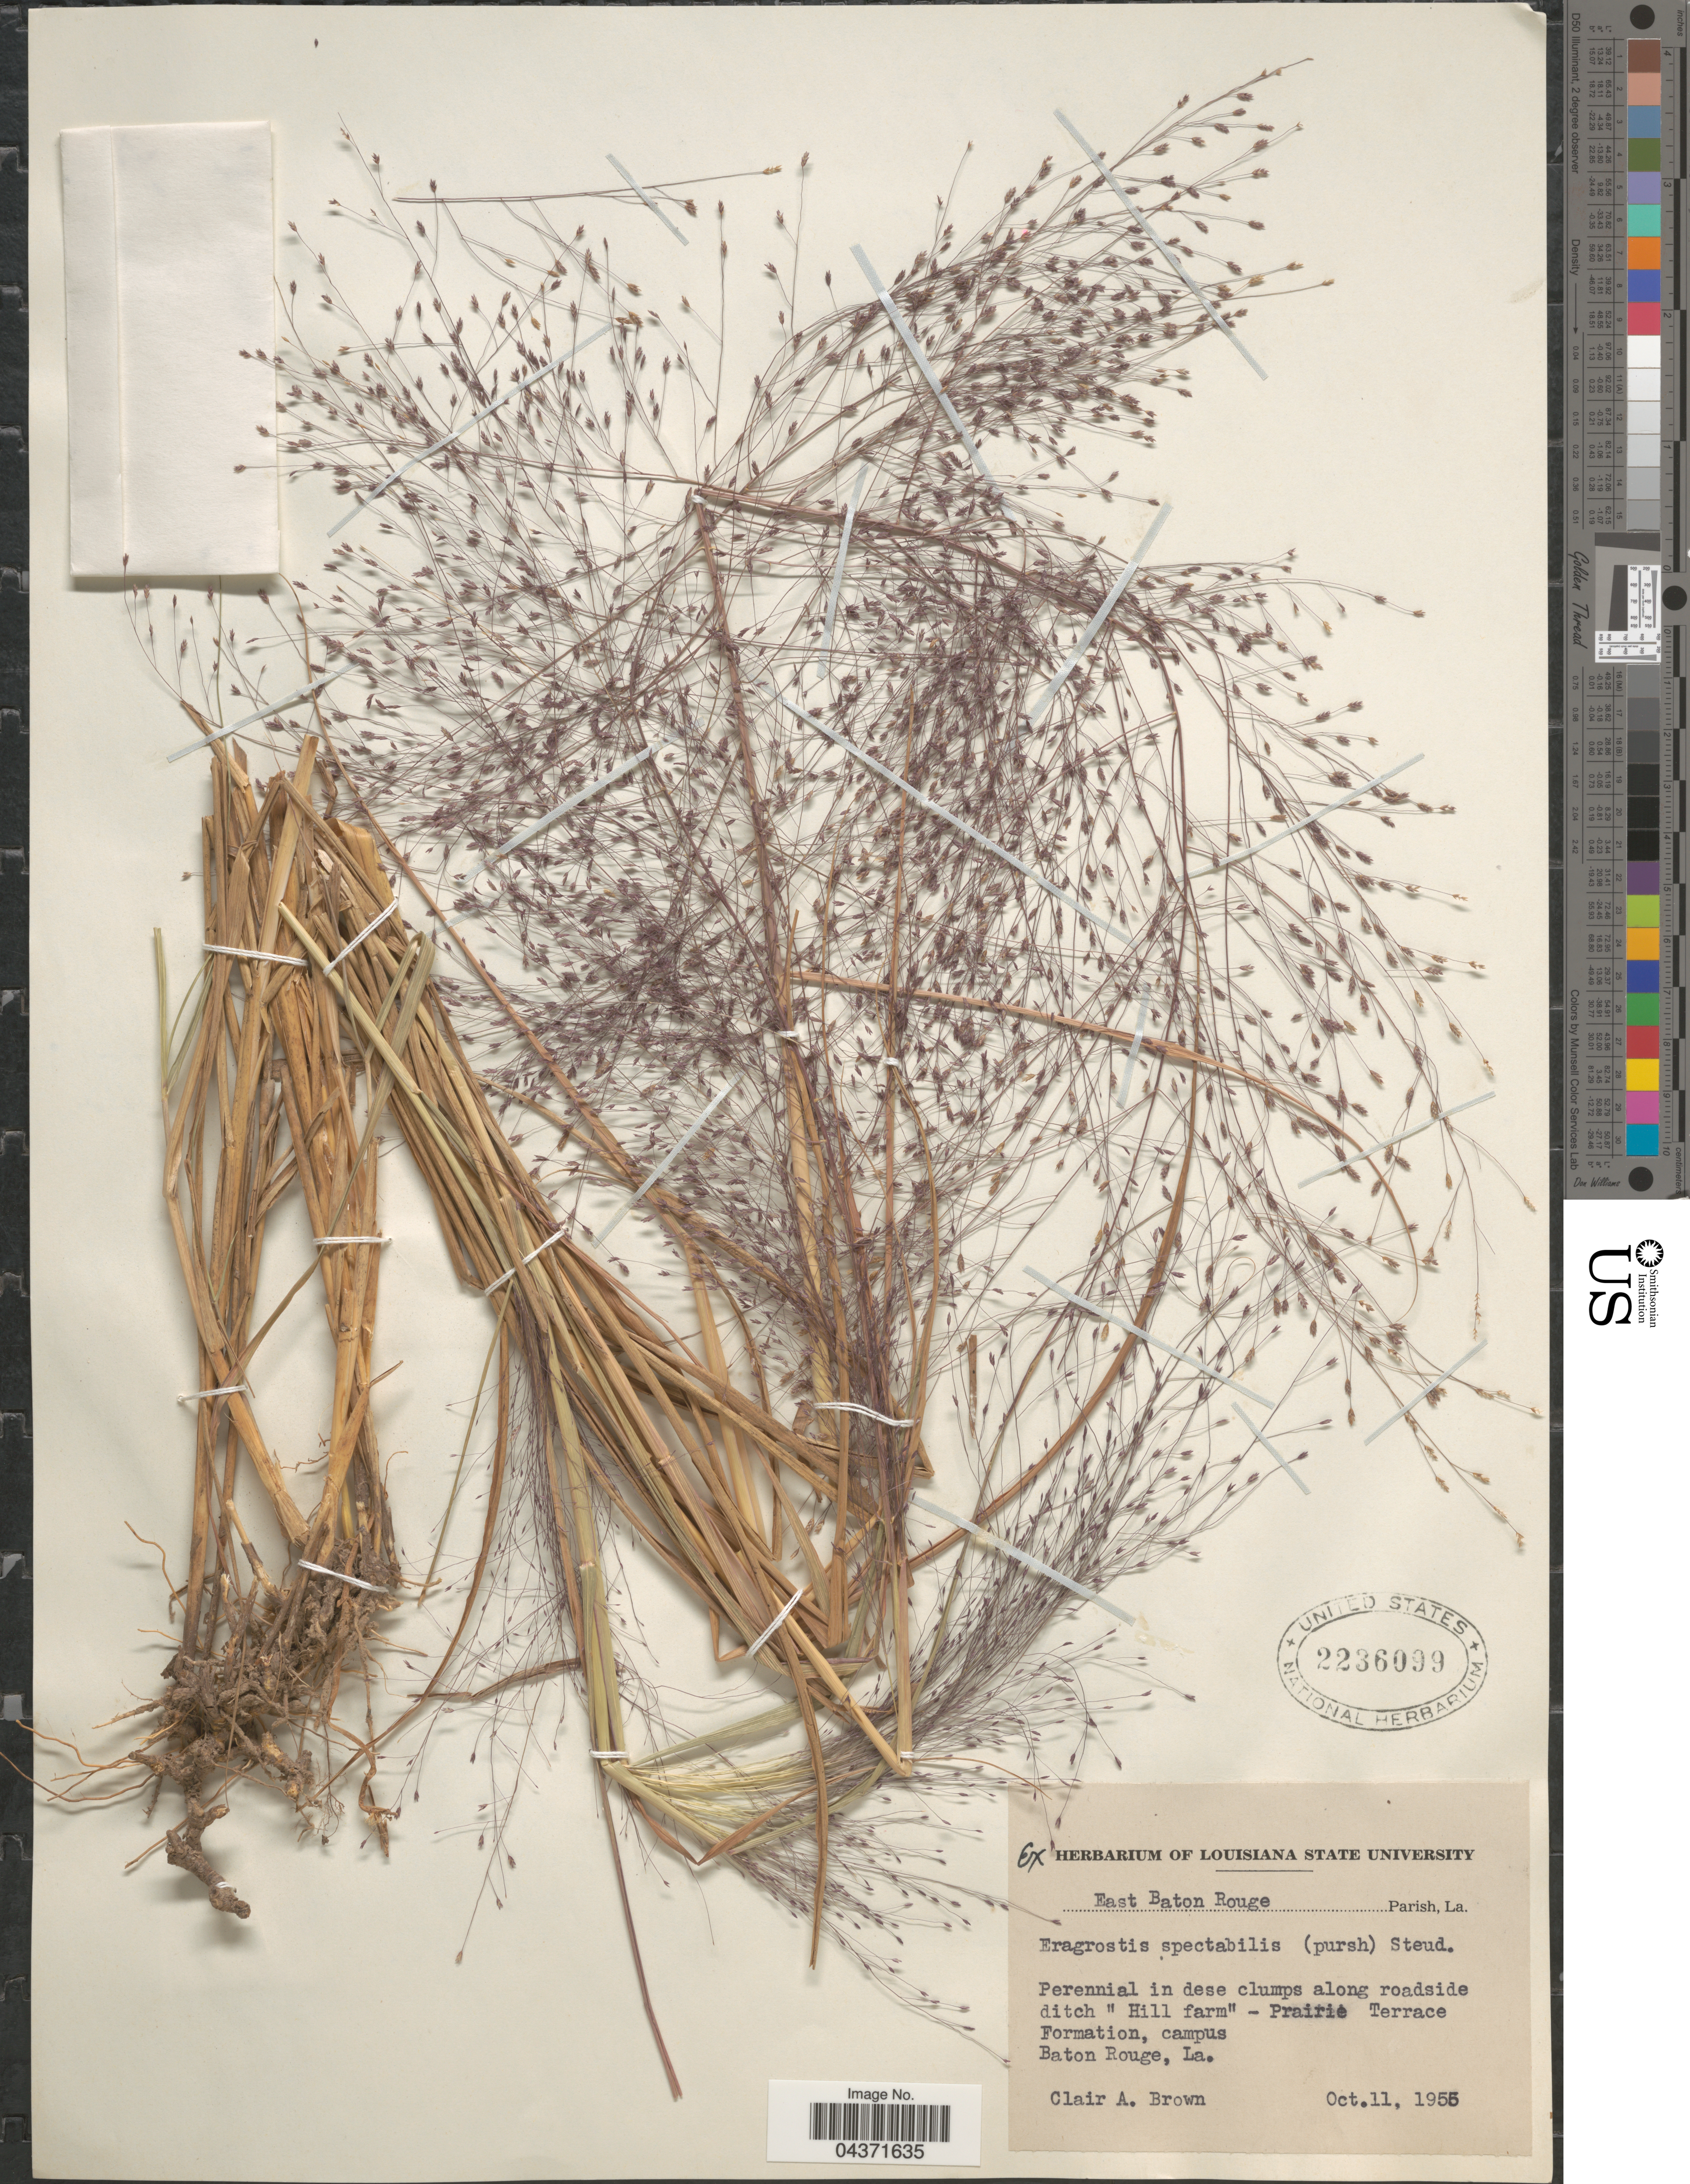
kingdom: Plantae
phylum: Tracheophyta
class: Liliopsida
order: Poales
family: Poaceae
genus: Eragrostis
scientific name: Eragrostis spectabilis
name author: (Pursh) Steud.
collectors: C. A. Brown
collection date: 1955-10-11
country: United States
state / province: Louisiana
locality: East Baton Rouge Parish. Prairie Terrace Formation, campus Baton Rouge.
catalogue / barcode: US 2236099